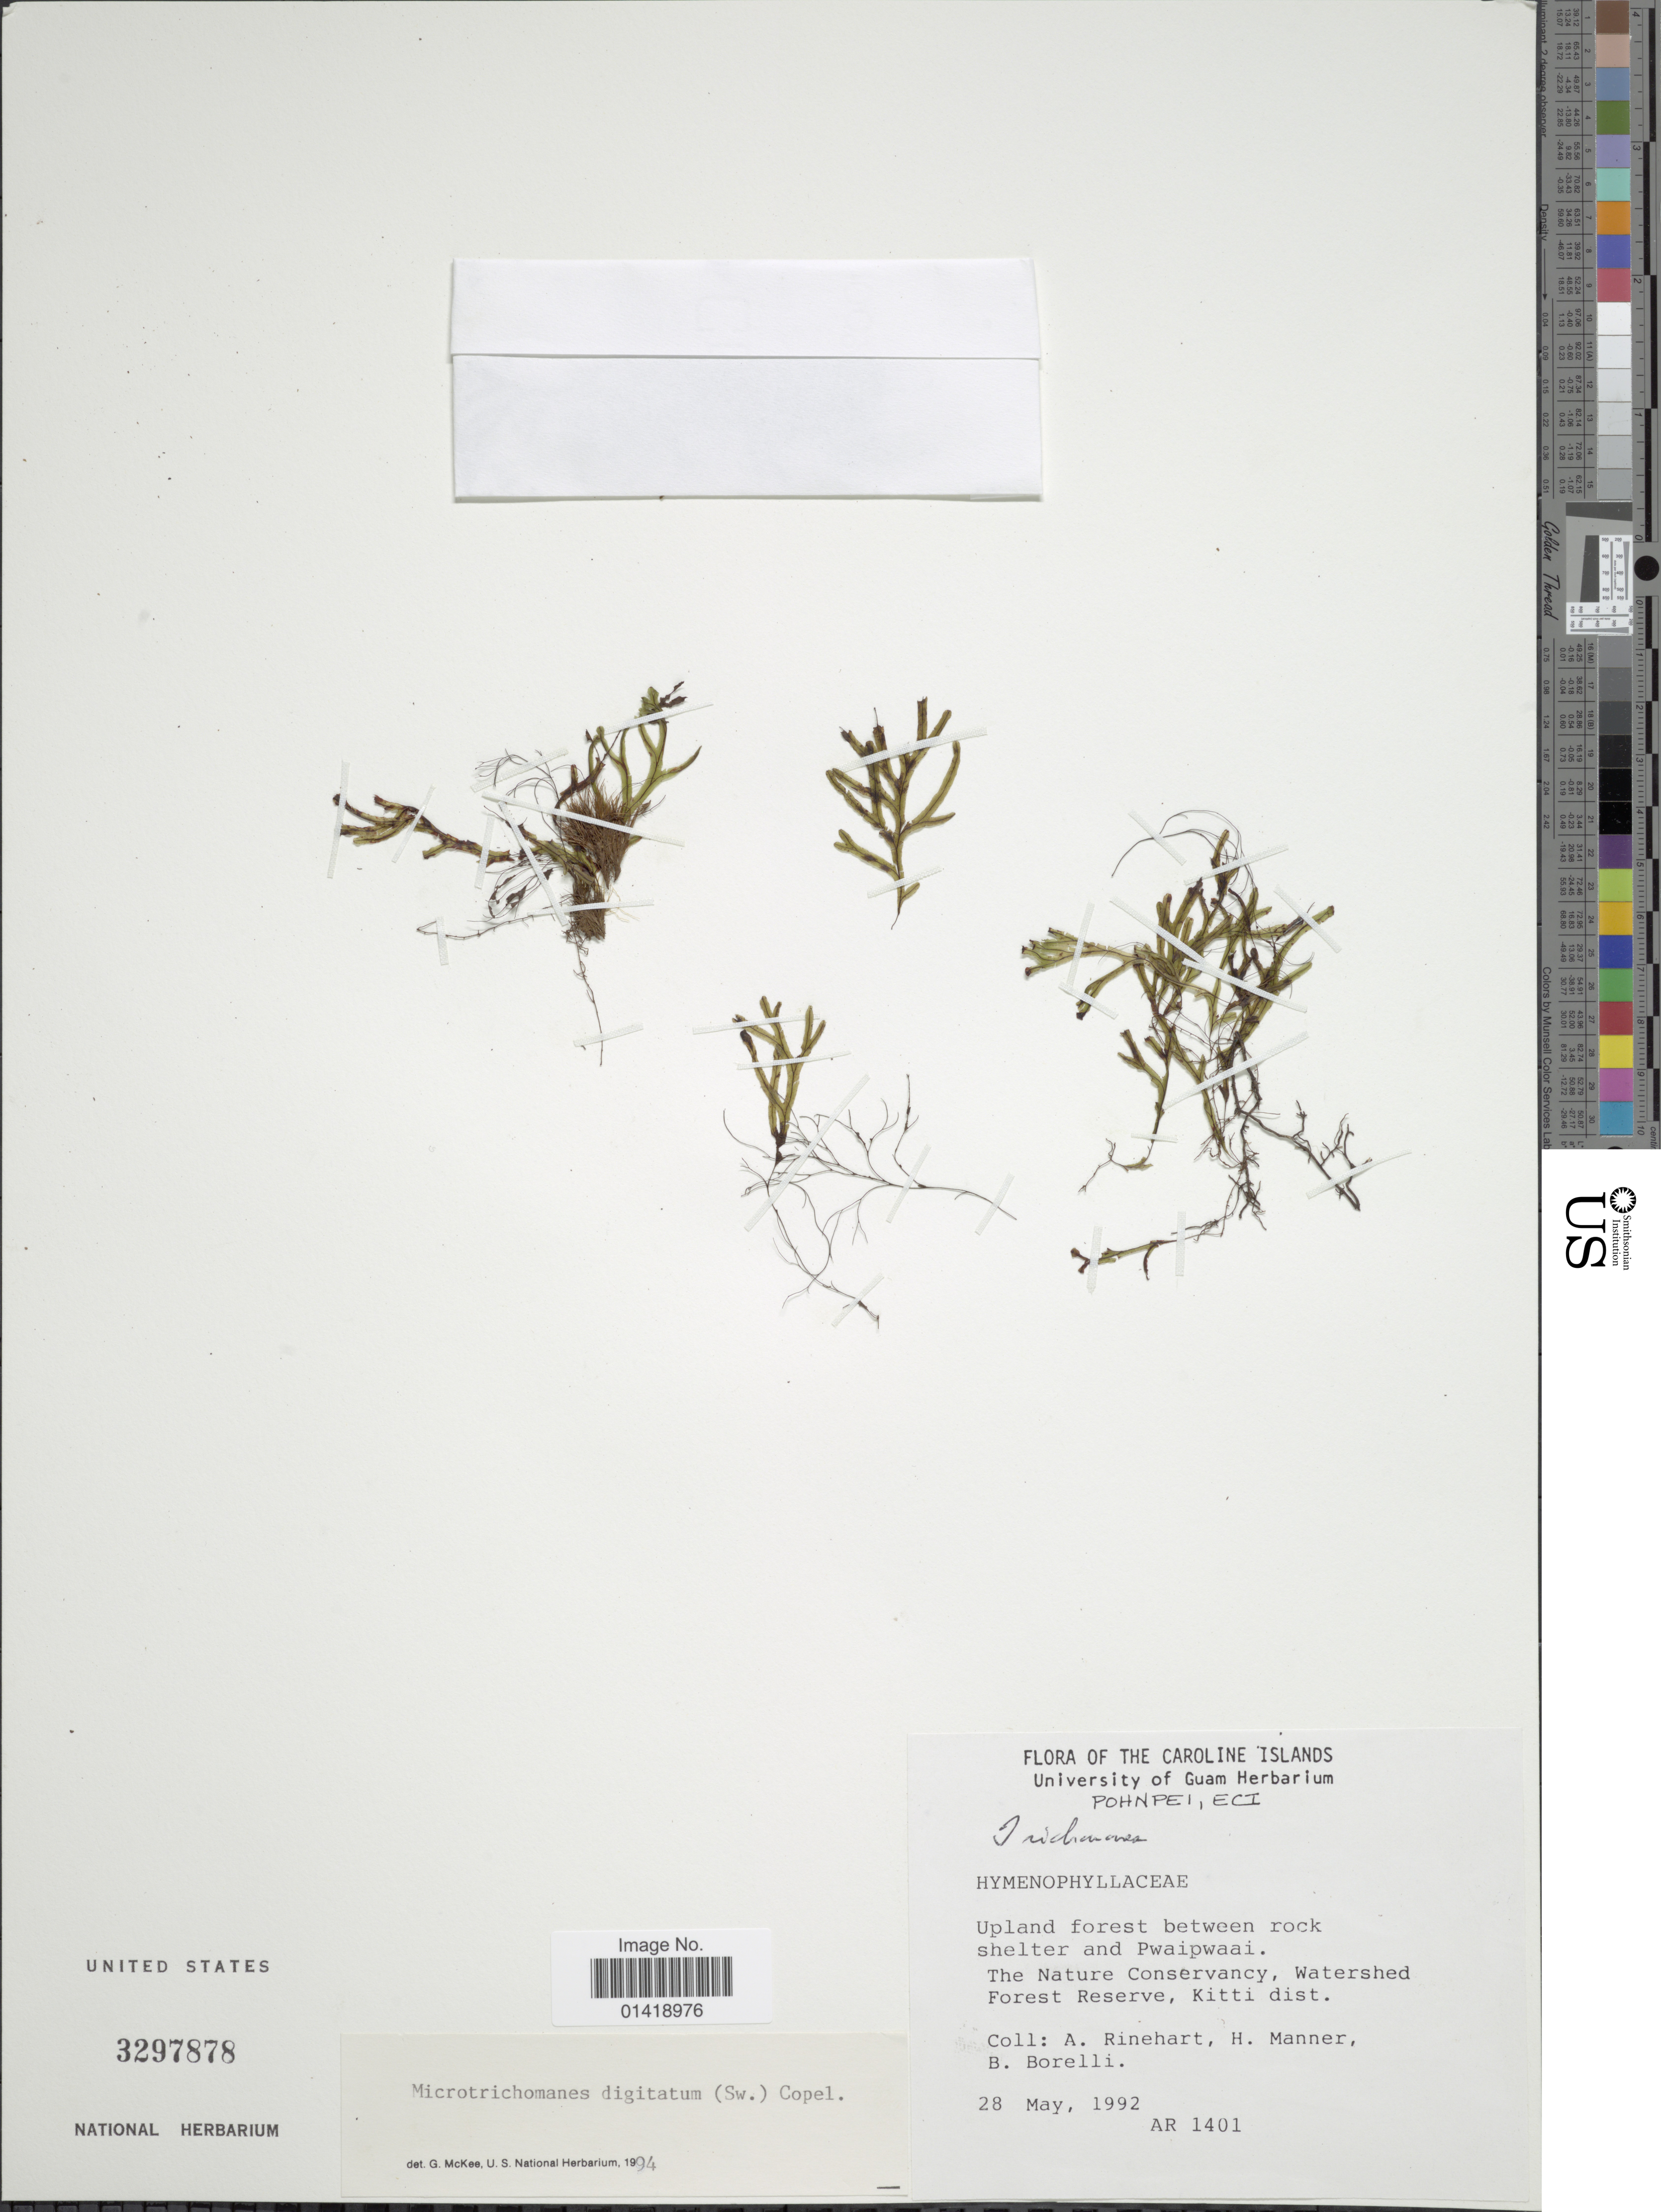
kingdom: Plantae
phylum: Tracheophyta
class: Polypodiopsida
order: Hymenophyllales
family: Hymenophyllaceae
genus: Hymenophyllum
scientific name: Hymenophyllum digitatum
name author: (Sw.) Fosberg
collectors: A. Rinehart, H. Manner & B. Borelli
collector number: AR1401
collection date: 1992-05-28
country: Micronesia, Federated States of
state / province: Pohnpei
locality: The Caroline Islands, ECI, upland forest between rock shelter and Pwaipwaai, the nature conservancy watershed forest reserve Kitti dist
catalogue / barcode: US 3297878